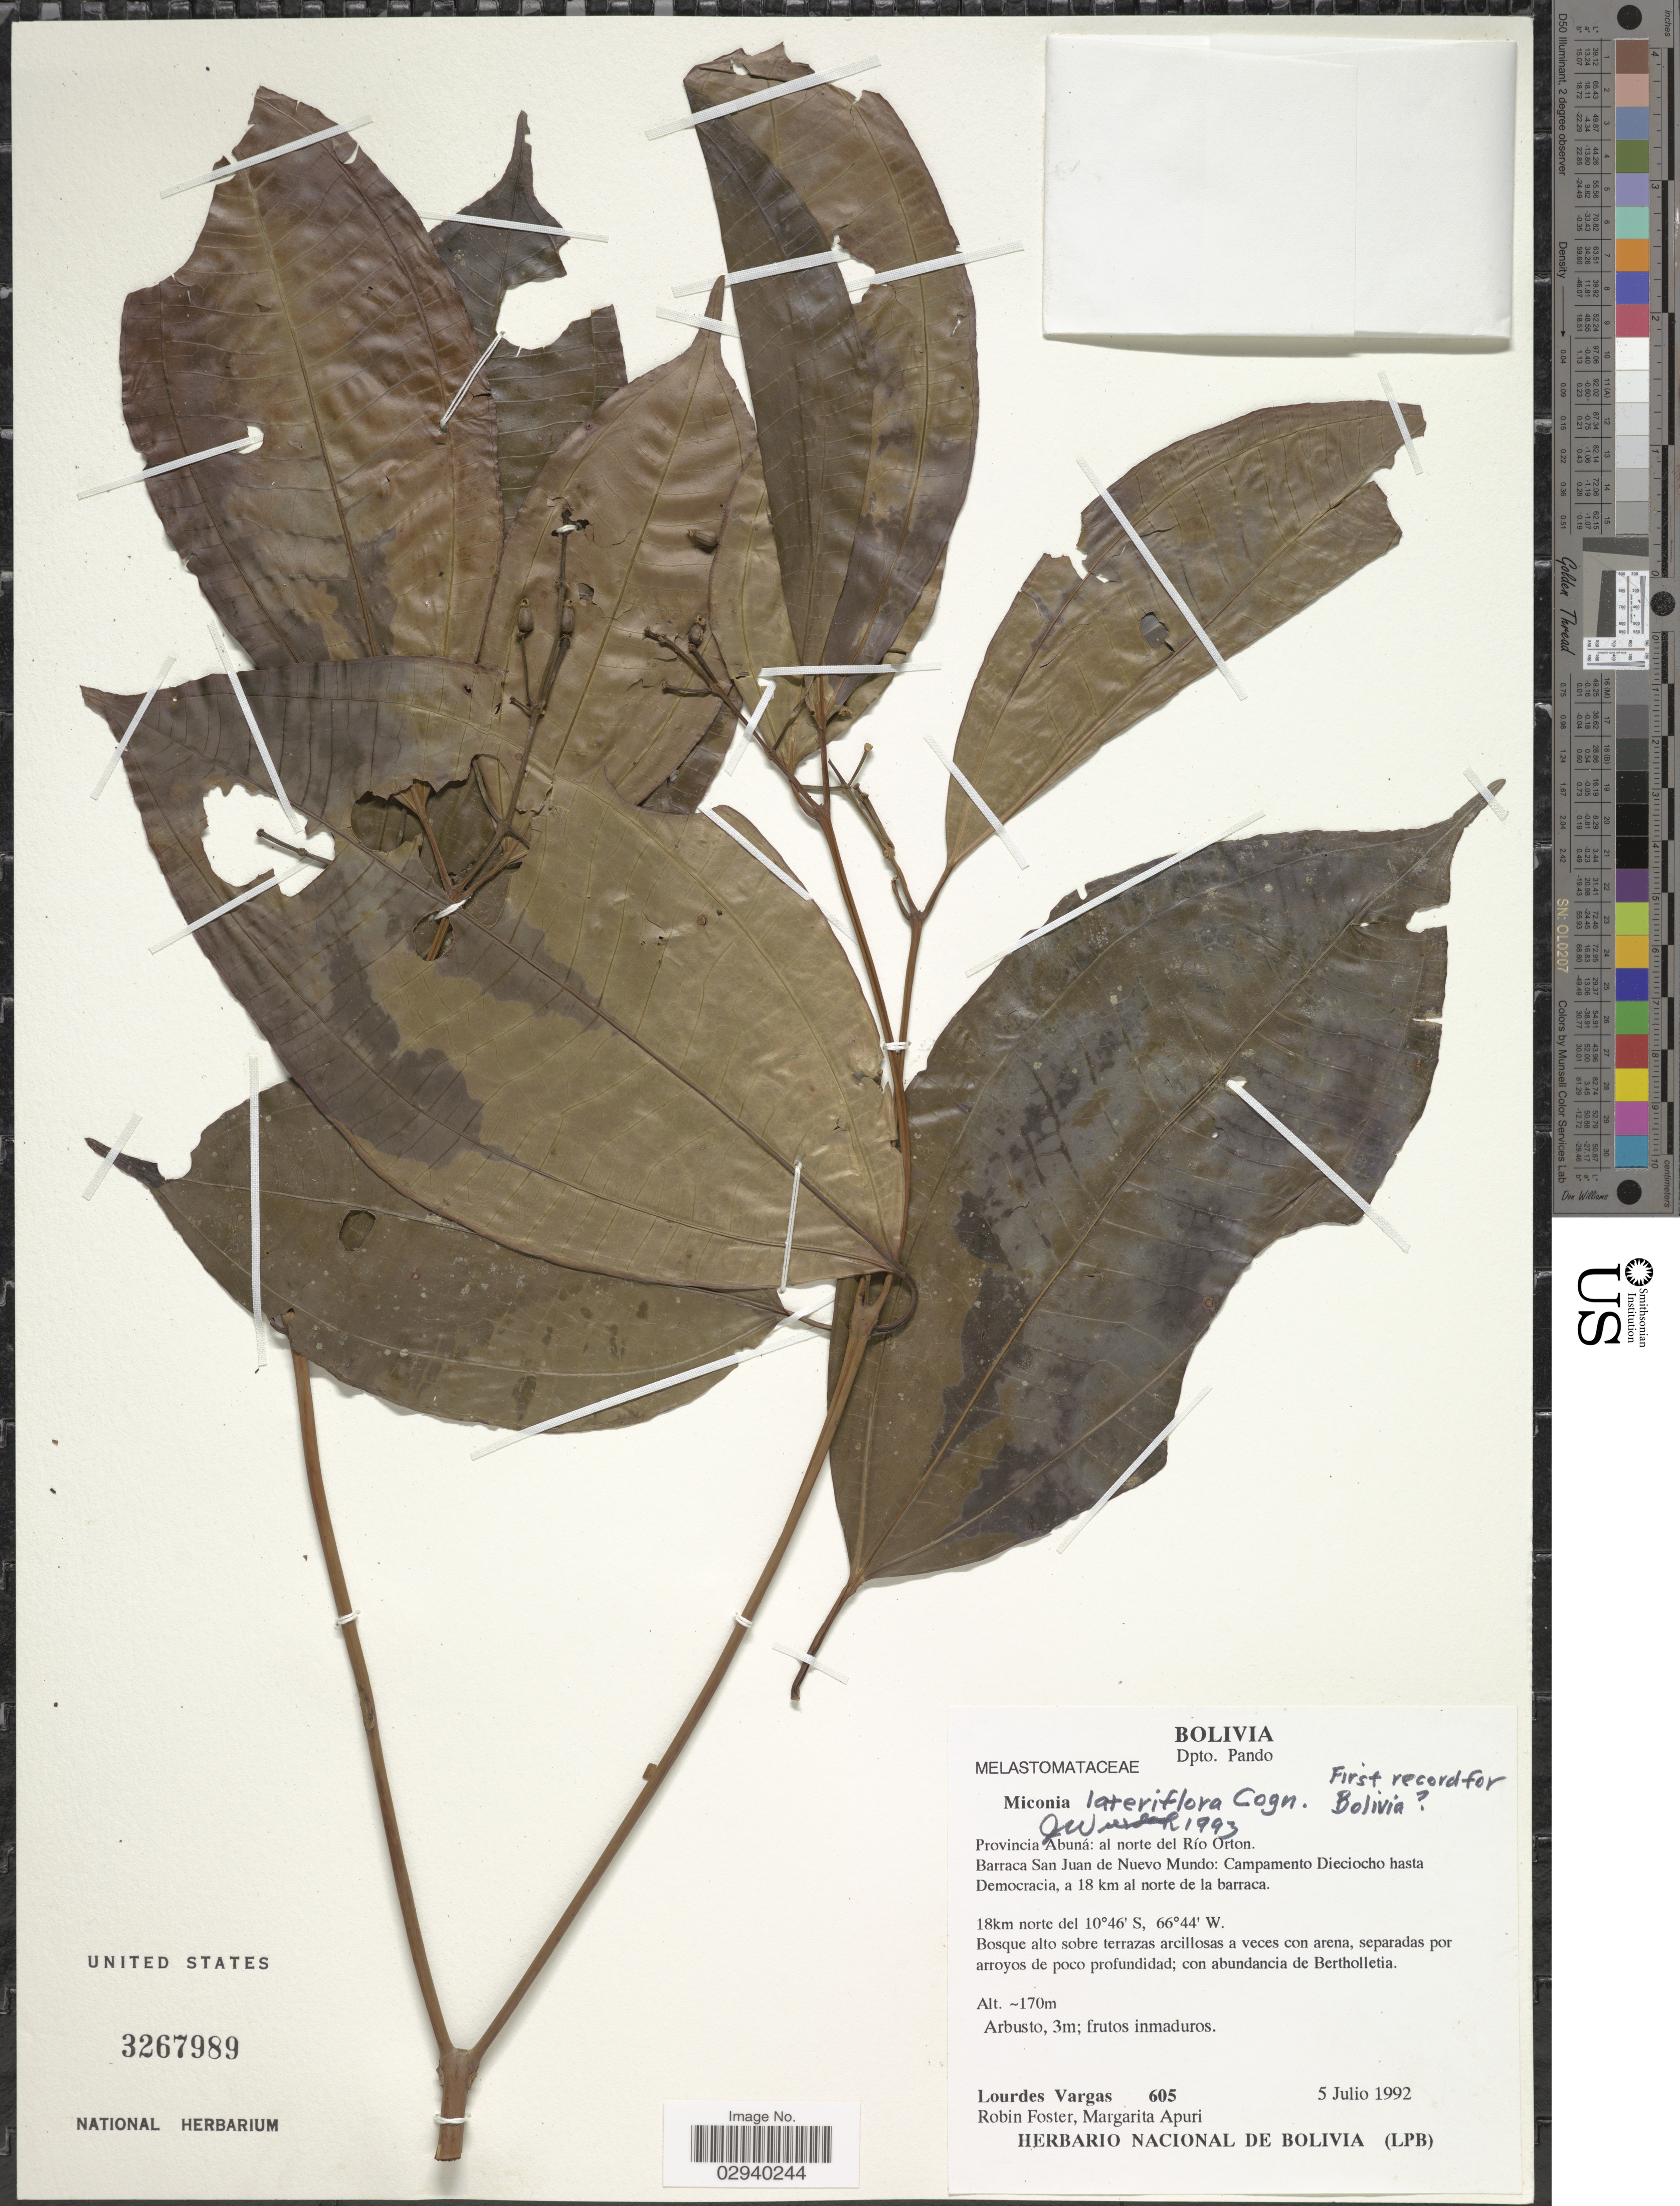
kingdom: Plantae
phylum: Tracheophyta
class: Magnoliopsida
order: Myrtales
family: Melastomataceae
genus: Miconia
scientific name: Miconia lateriflora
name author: Cogn.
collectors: L. Vargas, R. B. Foster & M. Apuri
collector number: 605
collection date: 1992-07-05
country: Bolivia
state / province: Pando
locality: Dpto. Pando. Provincia Abuná: al norte del Río Orton. Barraca San Juan de Nuevo Mundo: Campamento Dieciocho hasta Democracia, a 18 km al norte de la barraca.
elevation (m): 170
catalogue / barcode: US 3267989